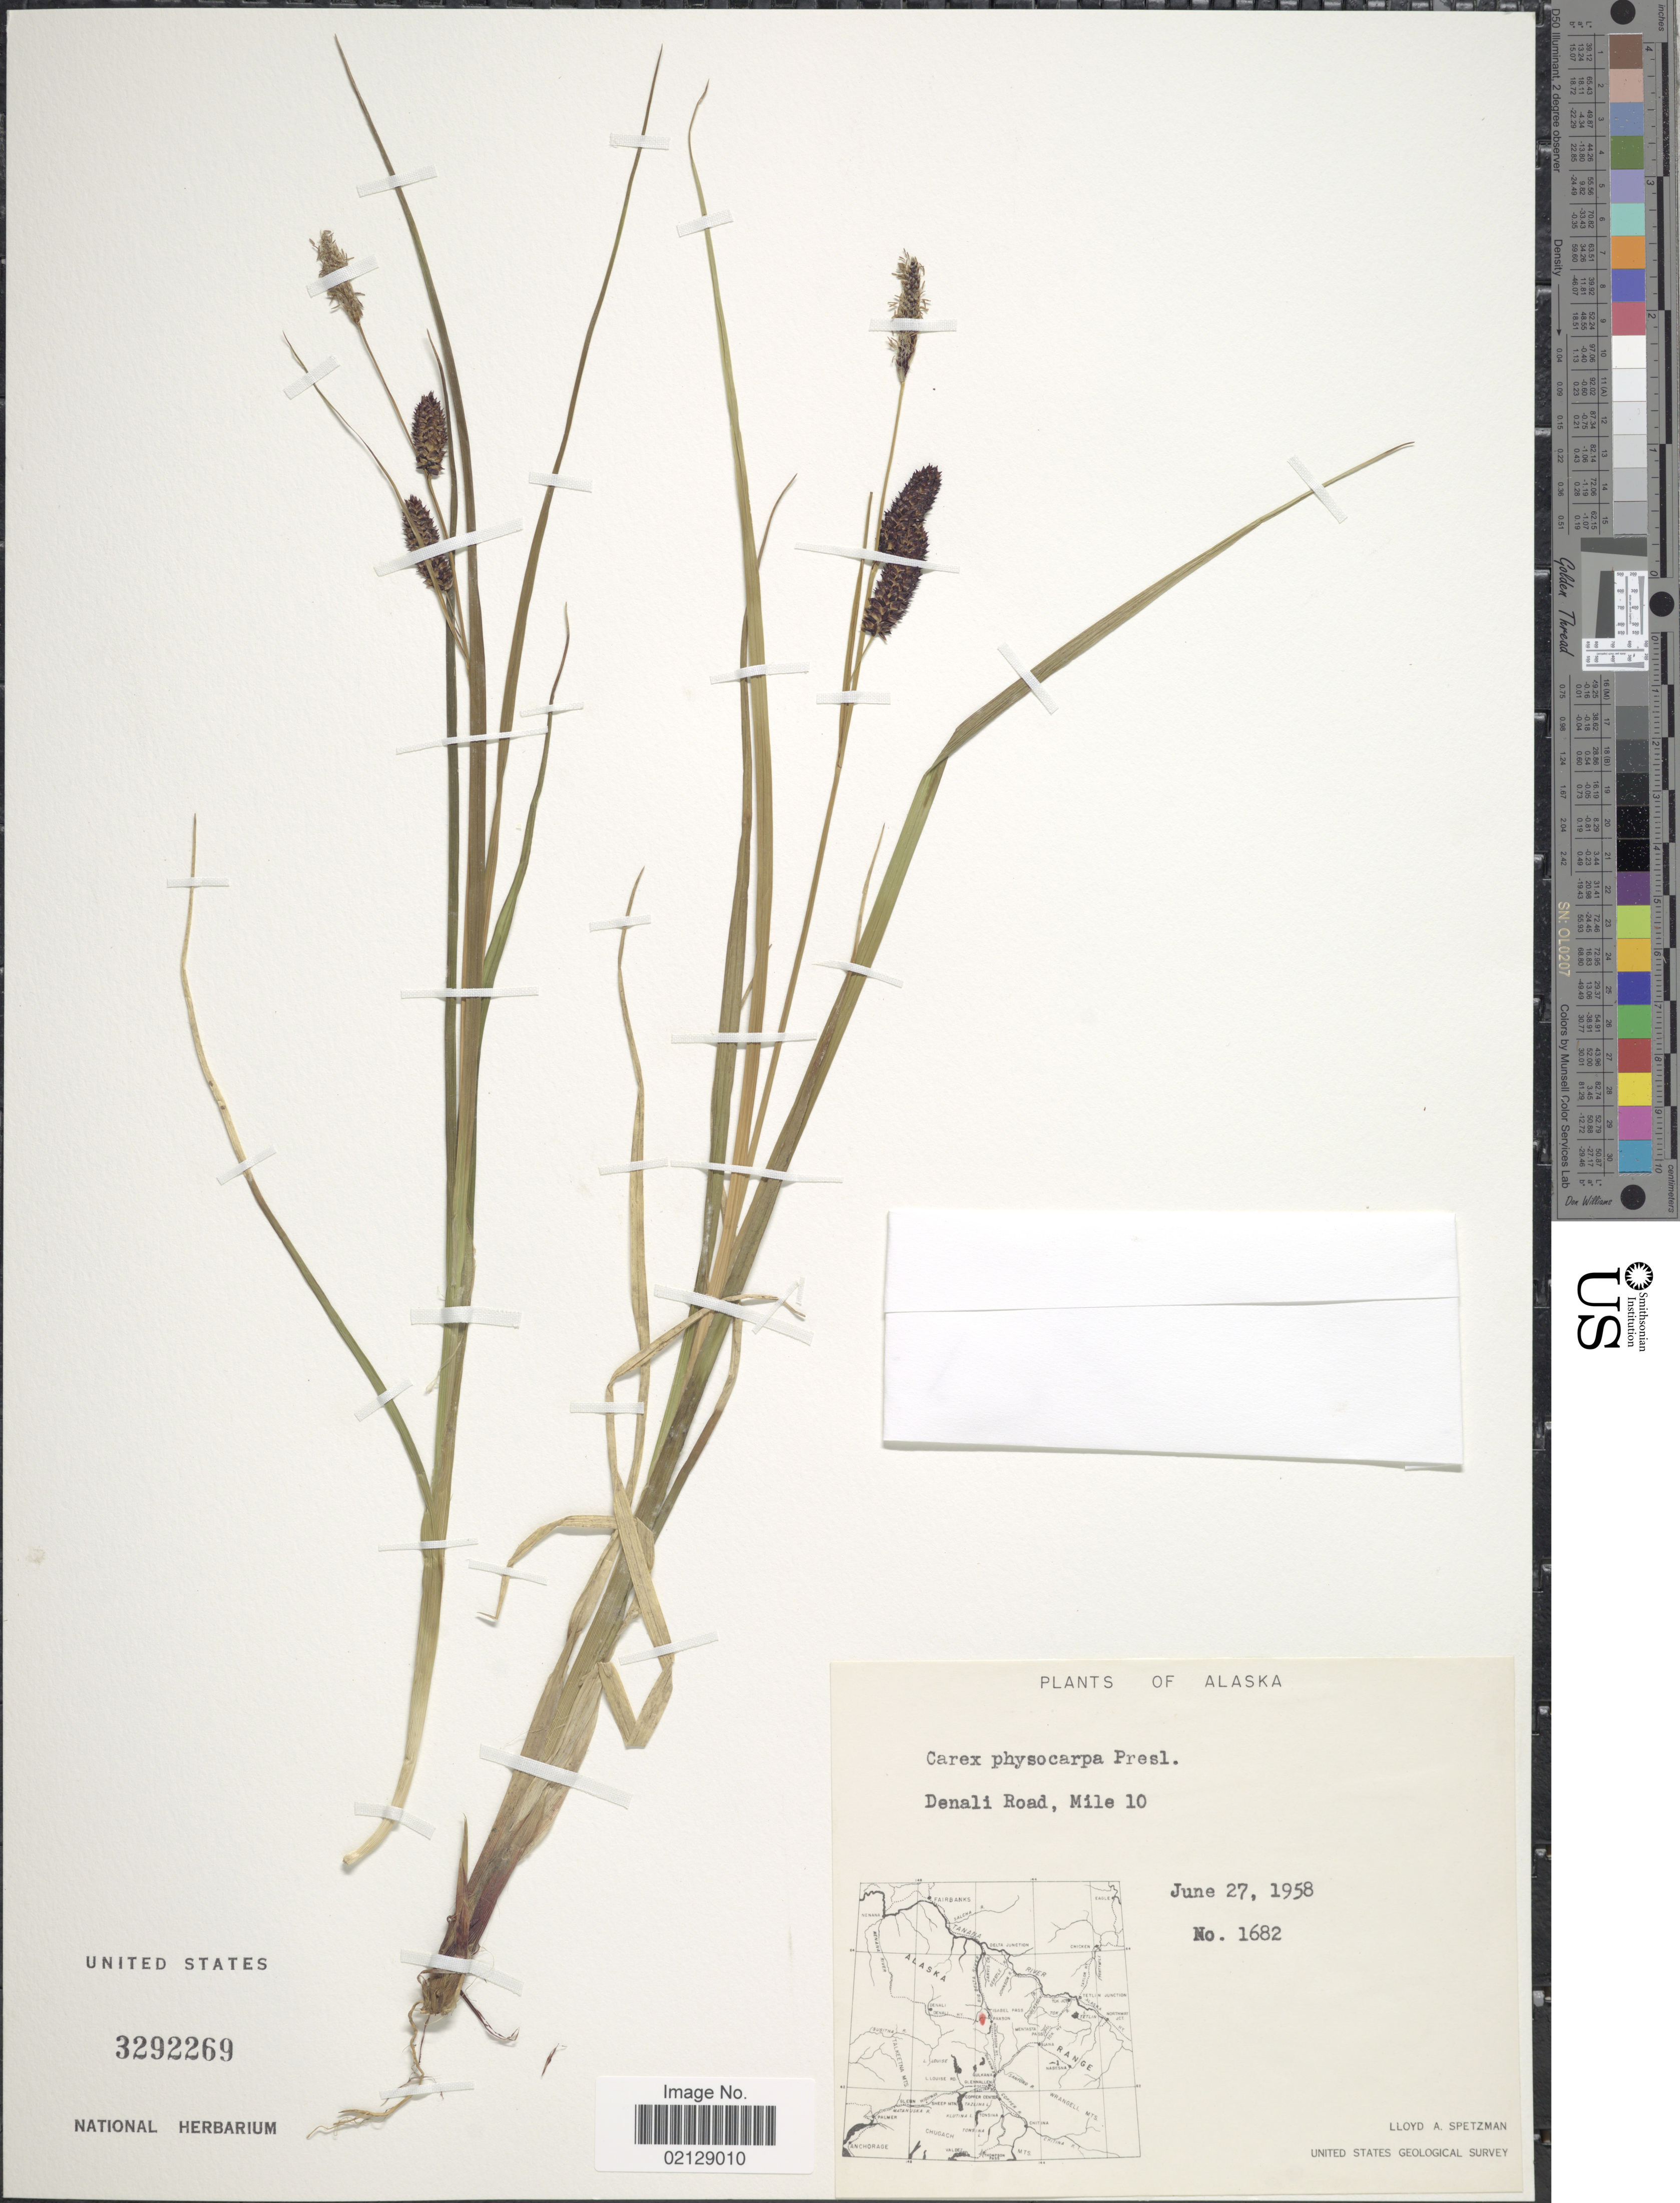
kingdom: Plantae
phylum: Tracheophyta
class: Liliopsida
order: Poales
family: Cyperaceae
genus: Carex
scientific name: Carex saxatilis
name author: L.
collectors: L. Spetzman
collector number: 1682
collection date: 1958-06-27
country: United States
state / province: Alaska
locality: Denali Road, Mile 10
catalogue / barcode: US 3292269